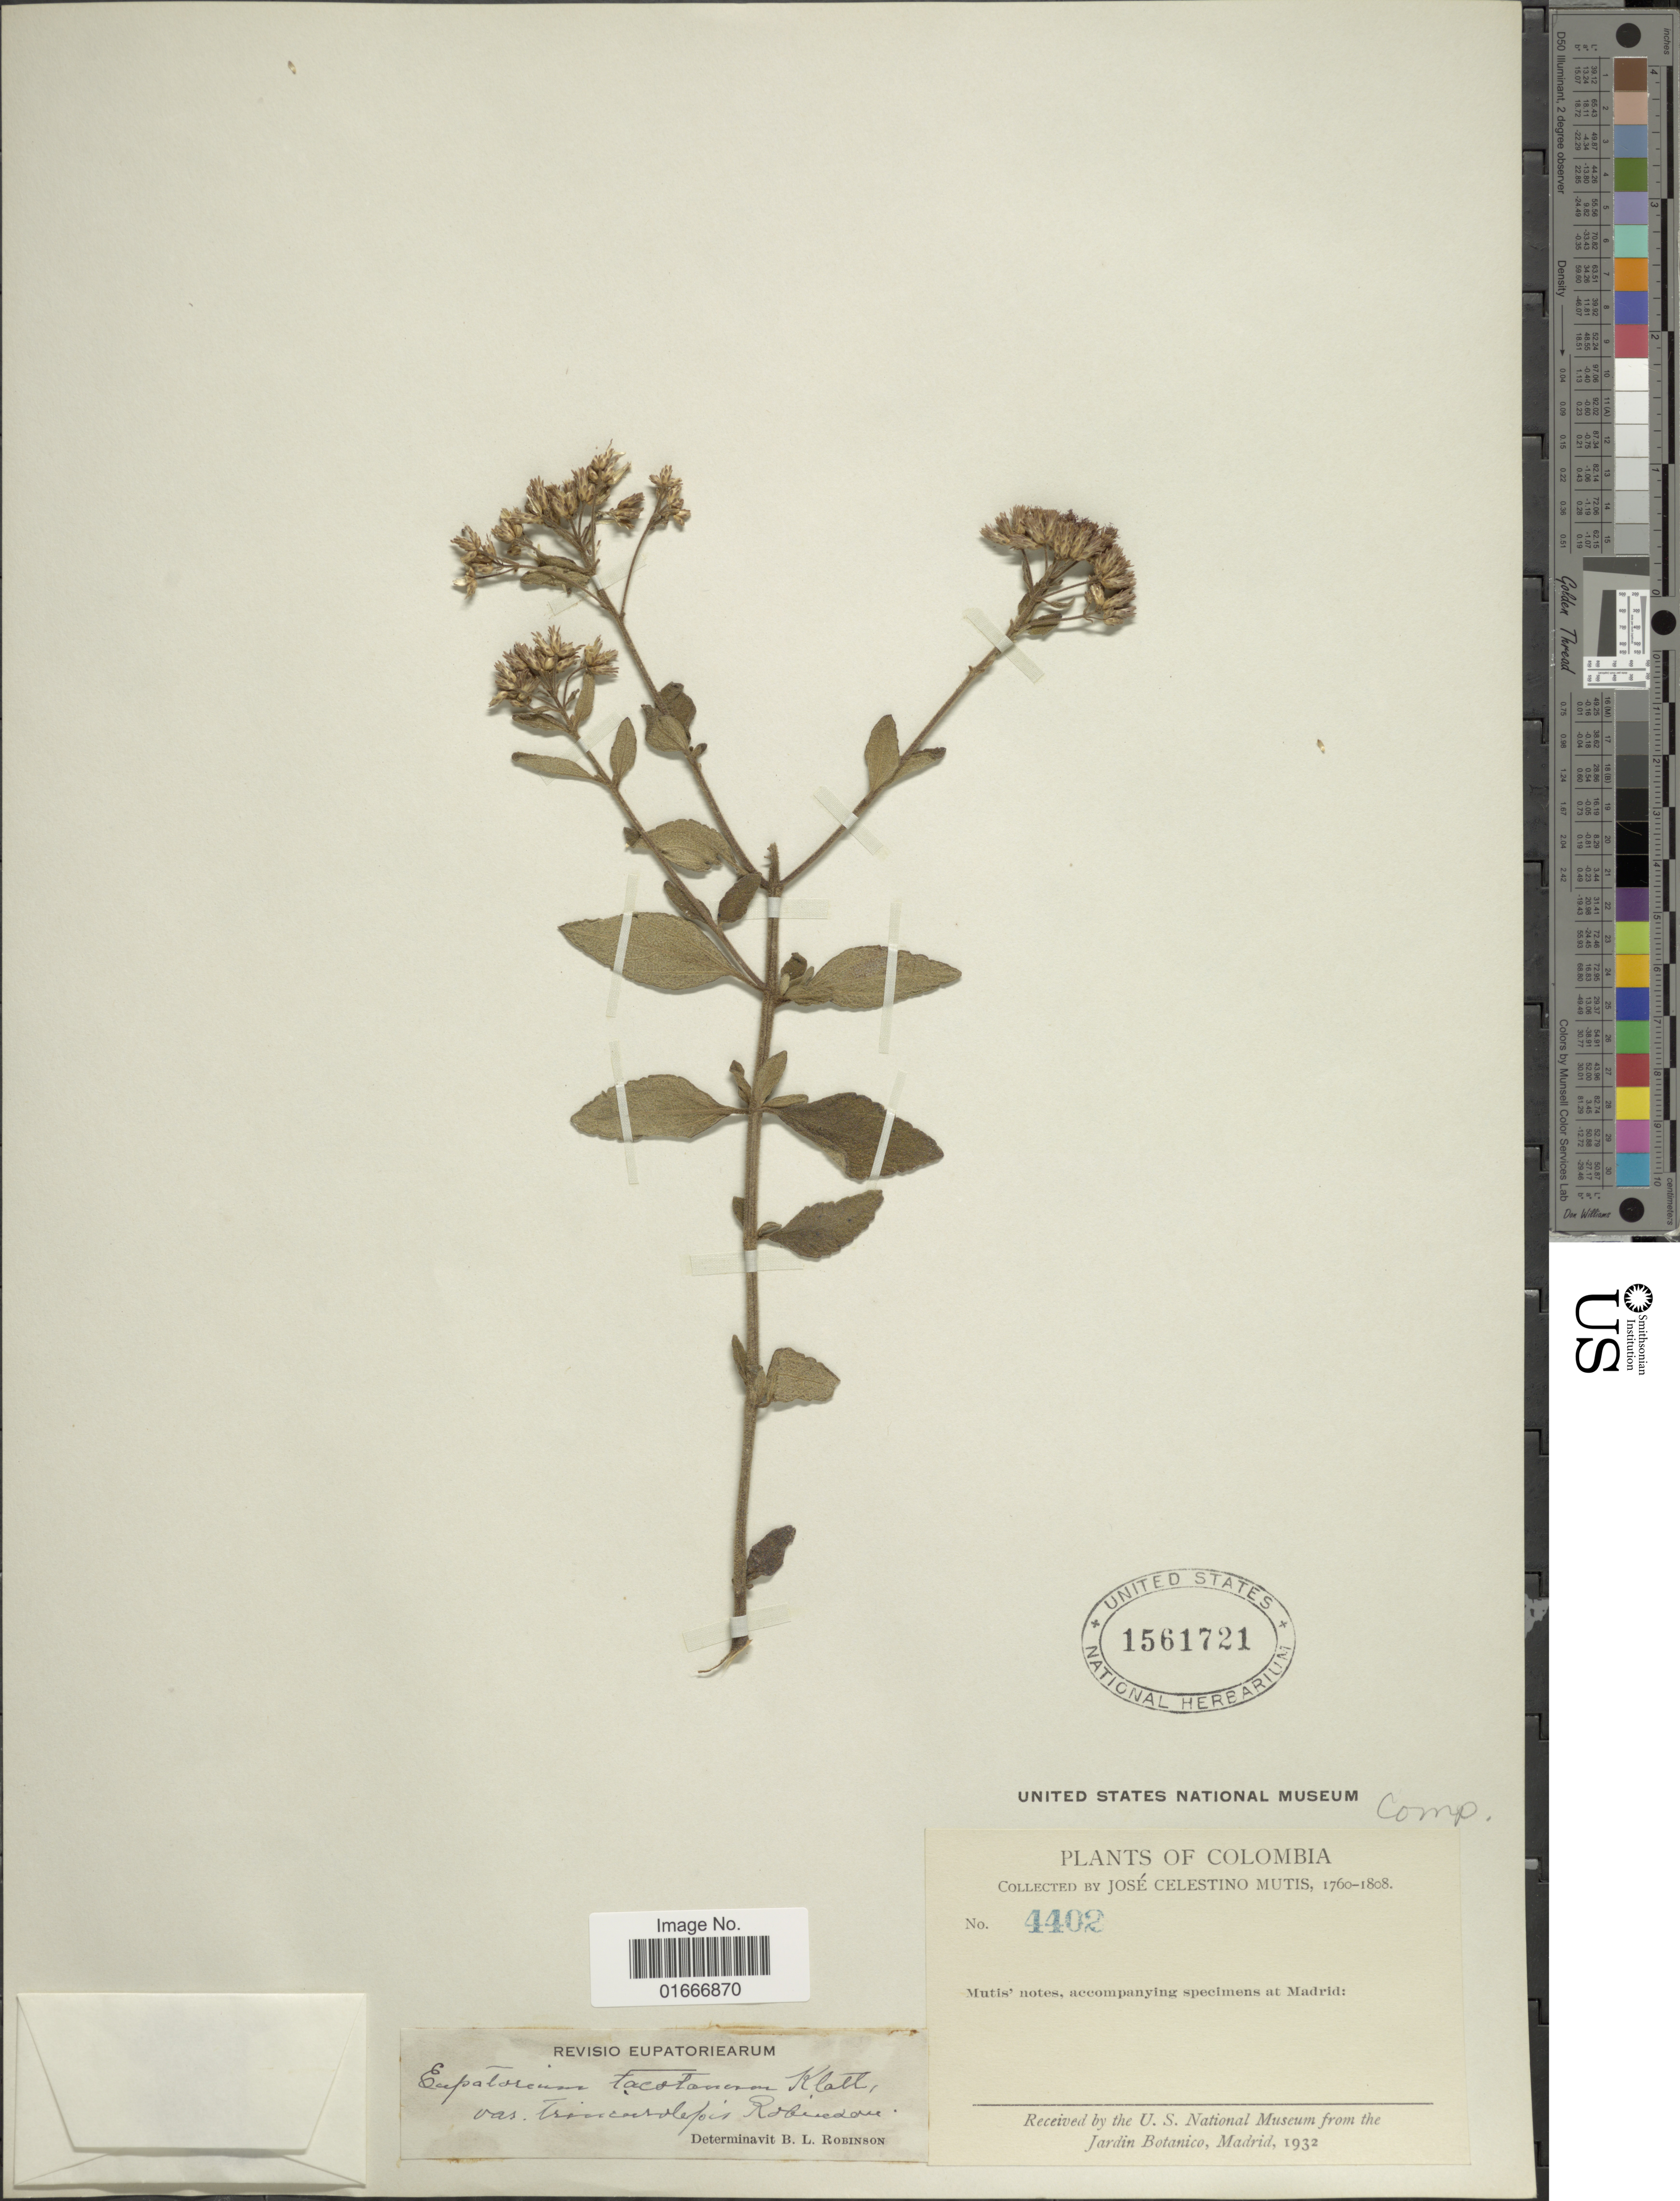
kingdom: Plantae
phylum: Tracheophyta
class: Magnoliopsida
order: Asterales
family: Asteraceae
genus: Chromolaena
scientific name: Chromolaena tacotana var. trineurolepis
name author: H. Rob.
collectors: J. C. B. Mutis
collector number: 4402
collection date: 1760/1808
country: Colombia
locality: Colombia. Mutis' notes, accompanying specimens at Madrid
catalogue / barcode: US 1561721